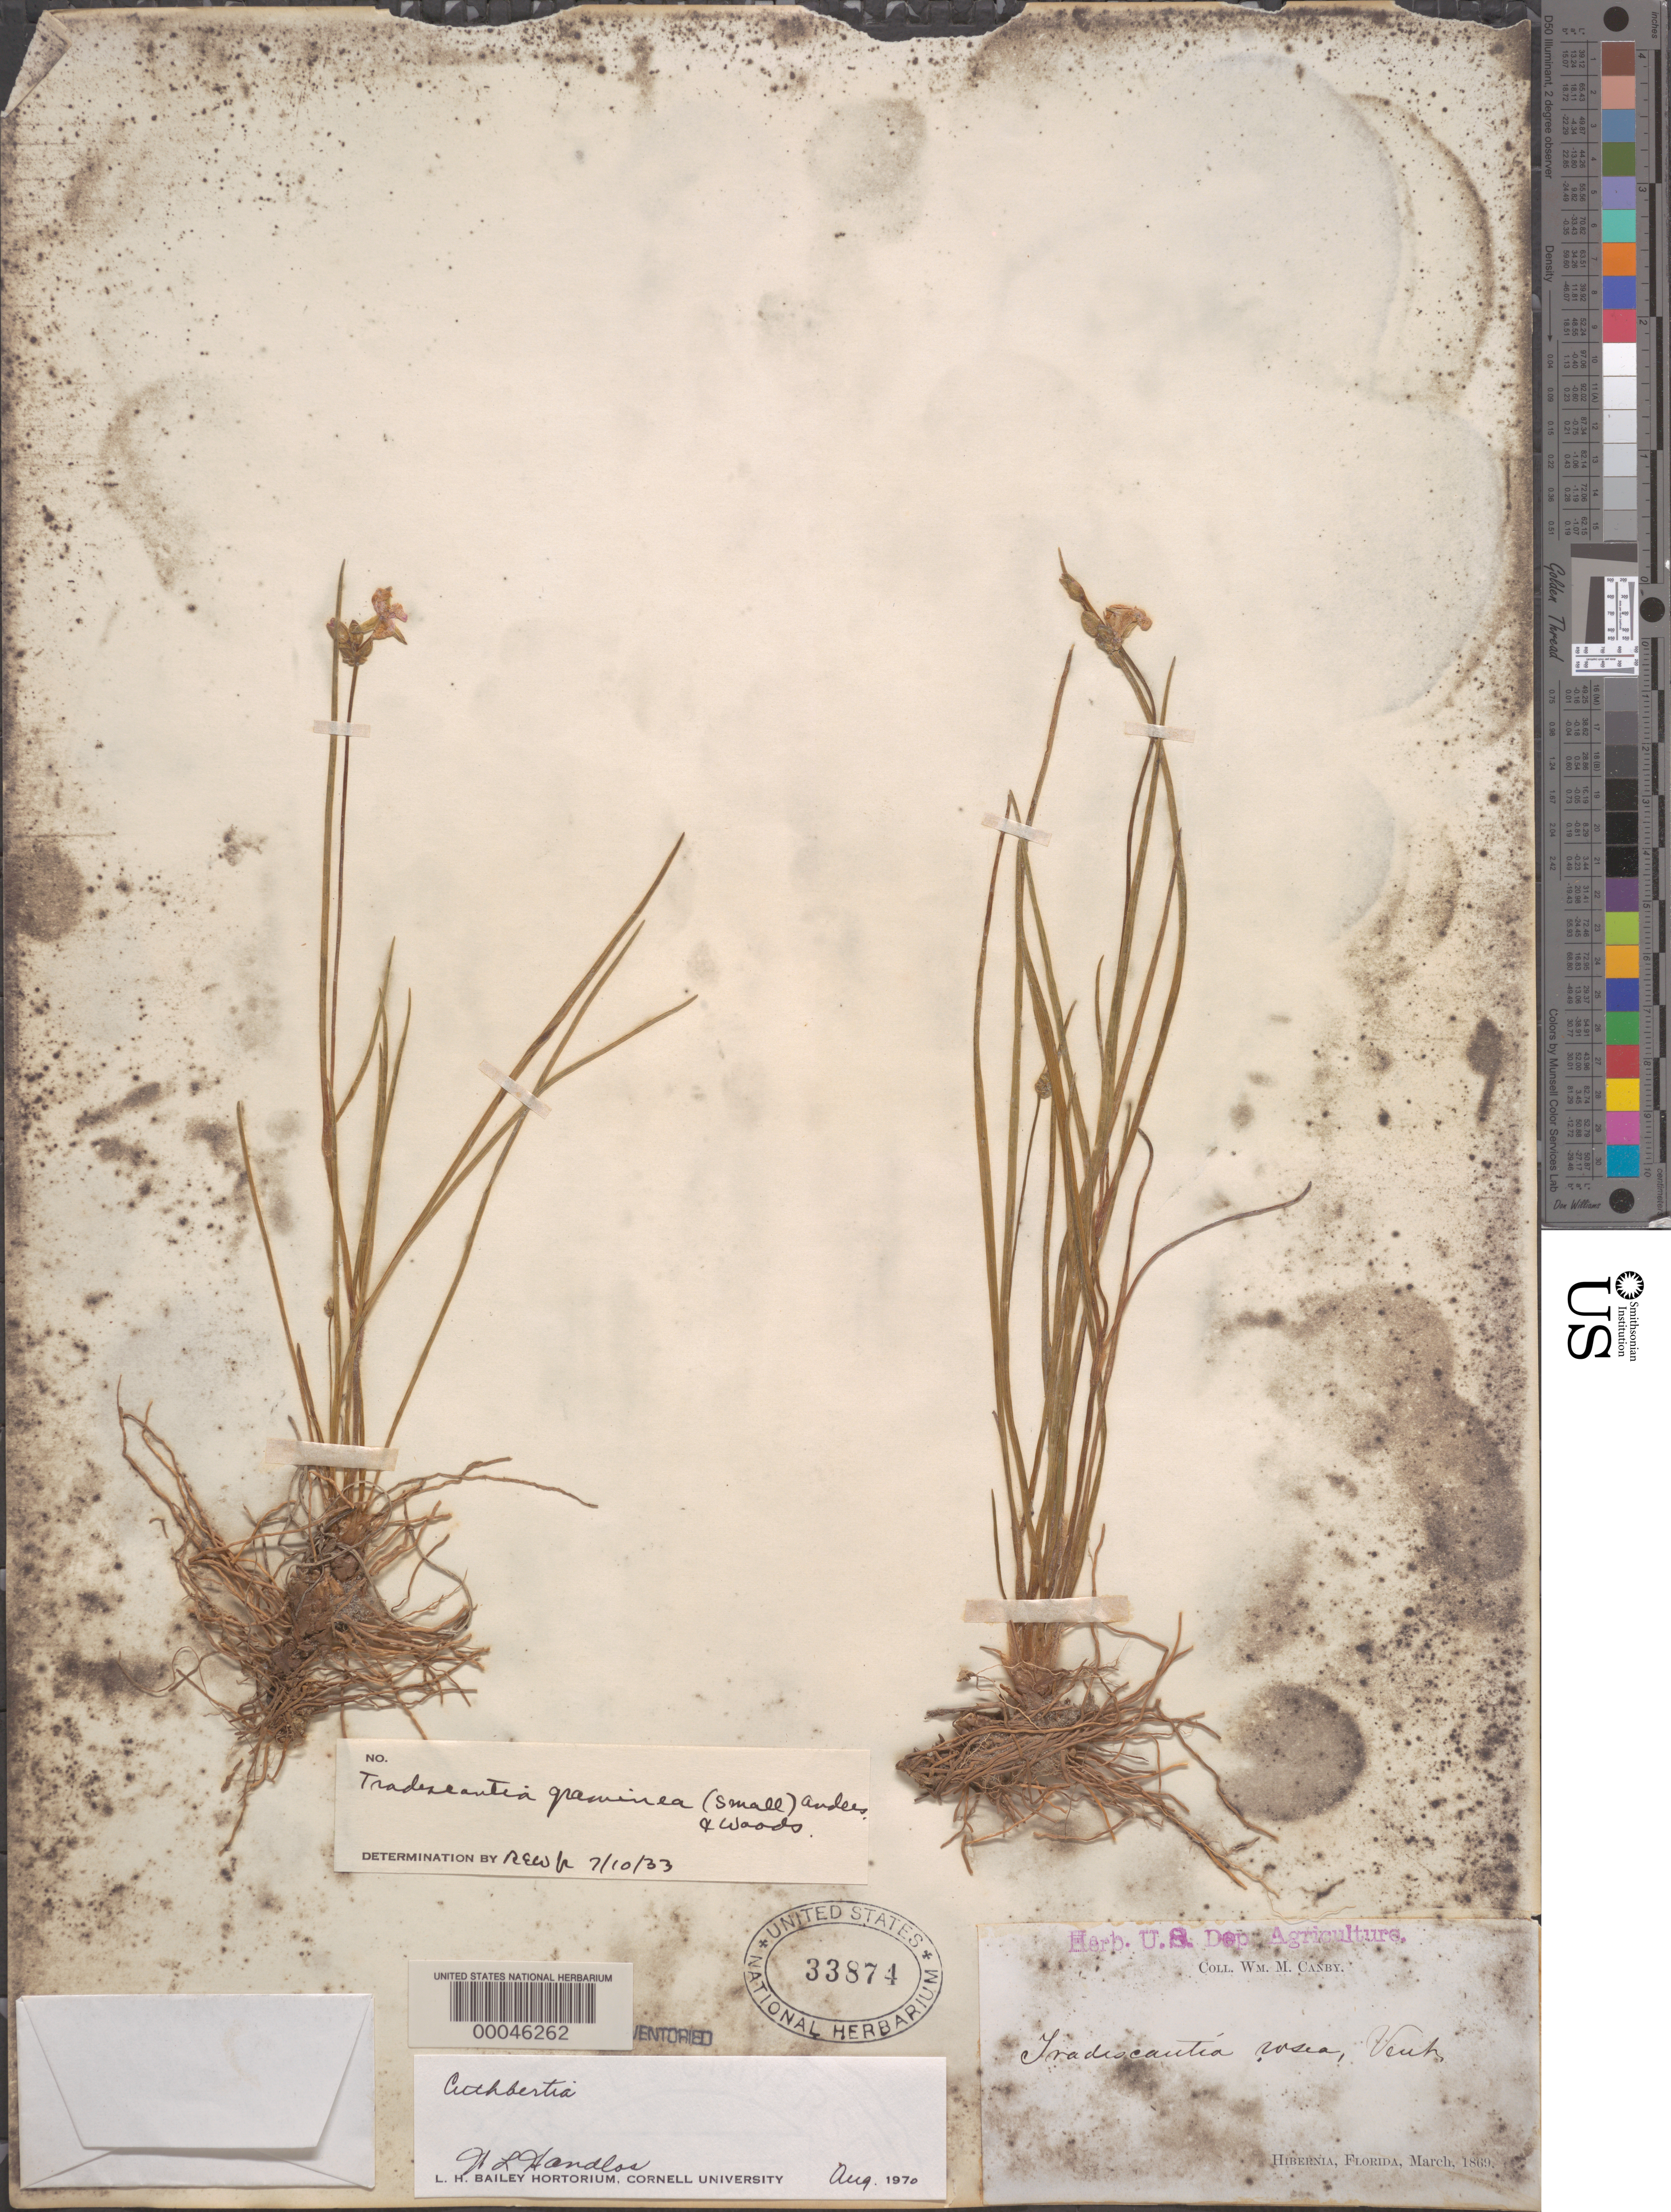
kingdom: Plantae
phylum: Tracheophyta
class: Liliopsida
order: Commelinales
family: Commelinaceae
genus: Cuthbertia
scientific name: Cuthbertia graminea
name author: Small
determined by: Strong, Mark T., (BOT), Smithsonian Institution - National Museum of Natural History (UNITED STATES)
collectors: W. M. Canby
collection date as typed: Mar 1869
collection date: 1869-03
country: United States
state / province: Florida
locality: Hibernia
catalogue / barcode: US 33874